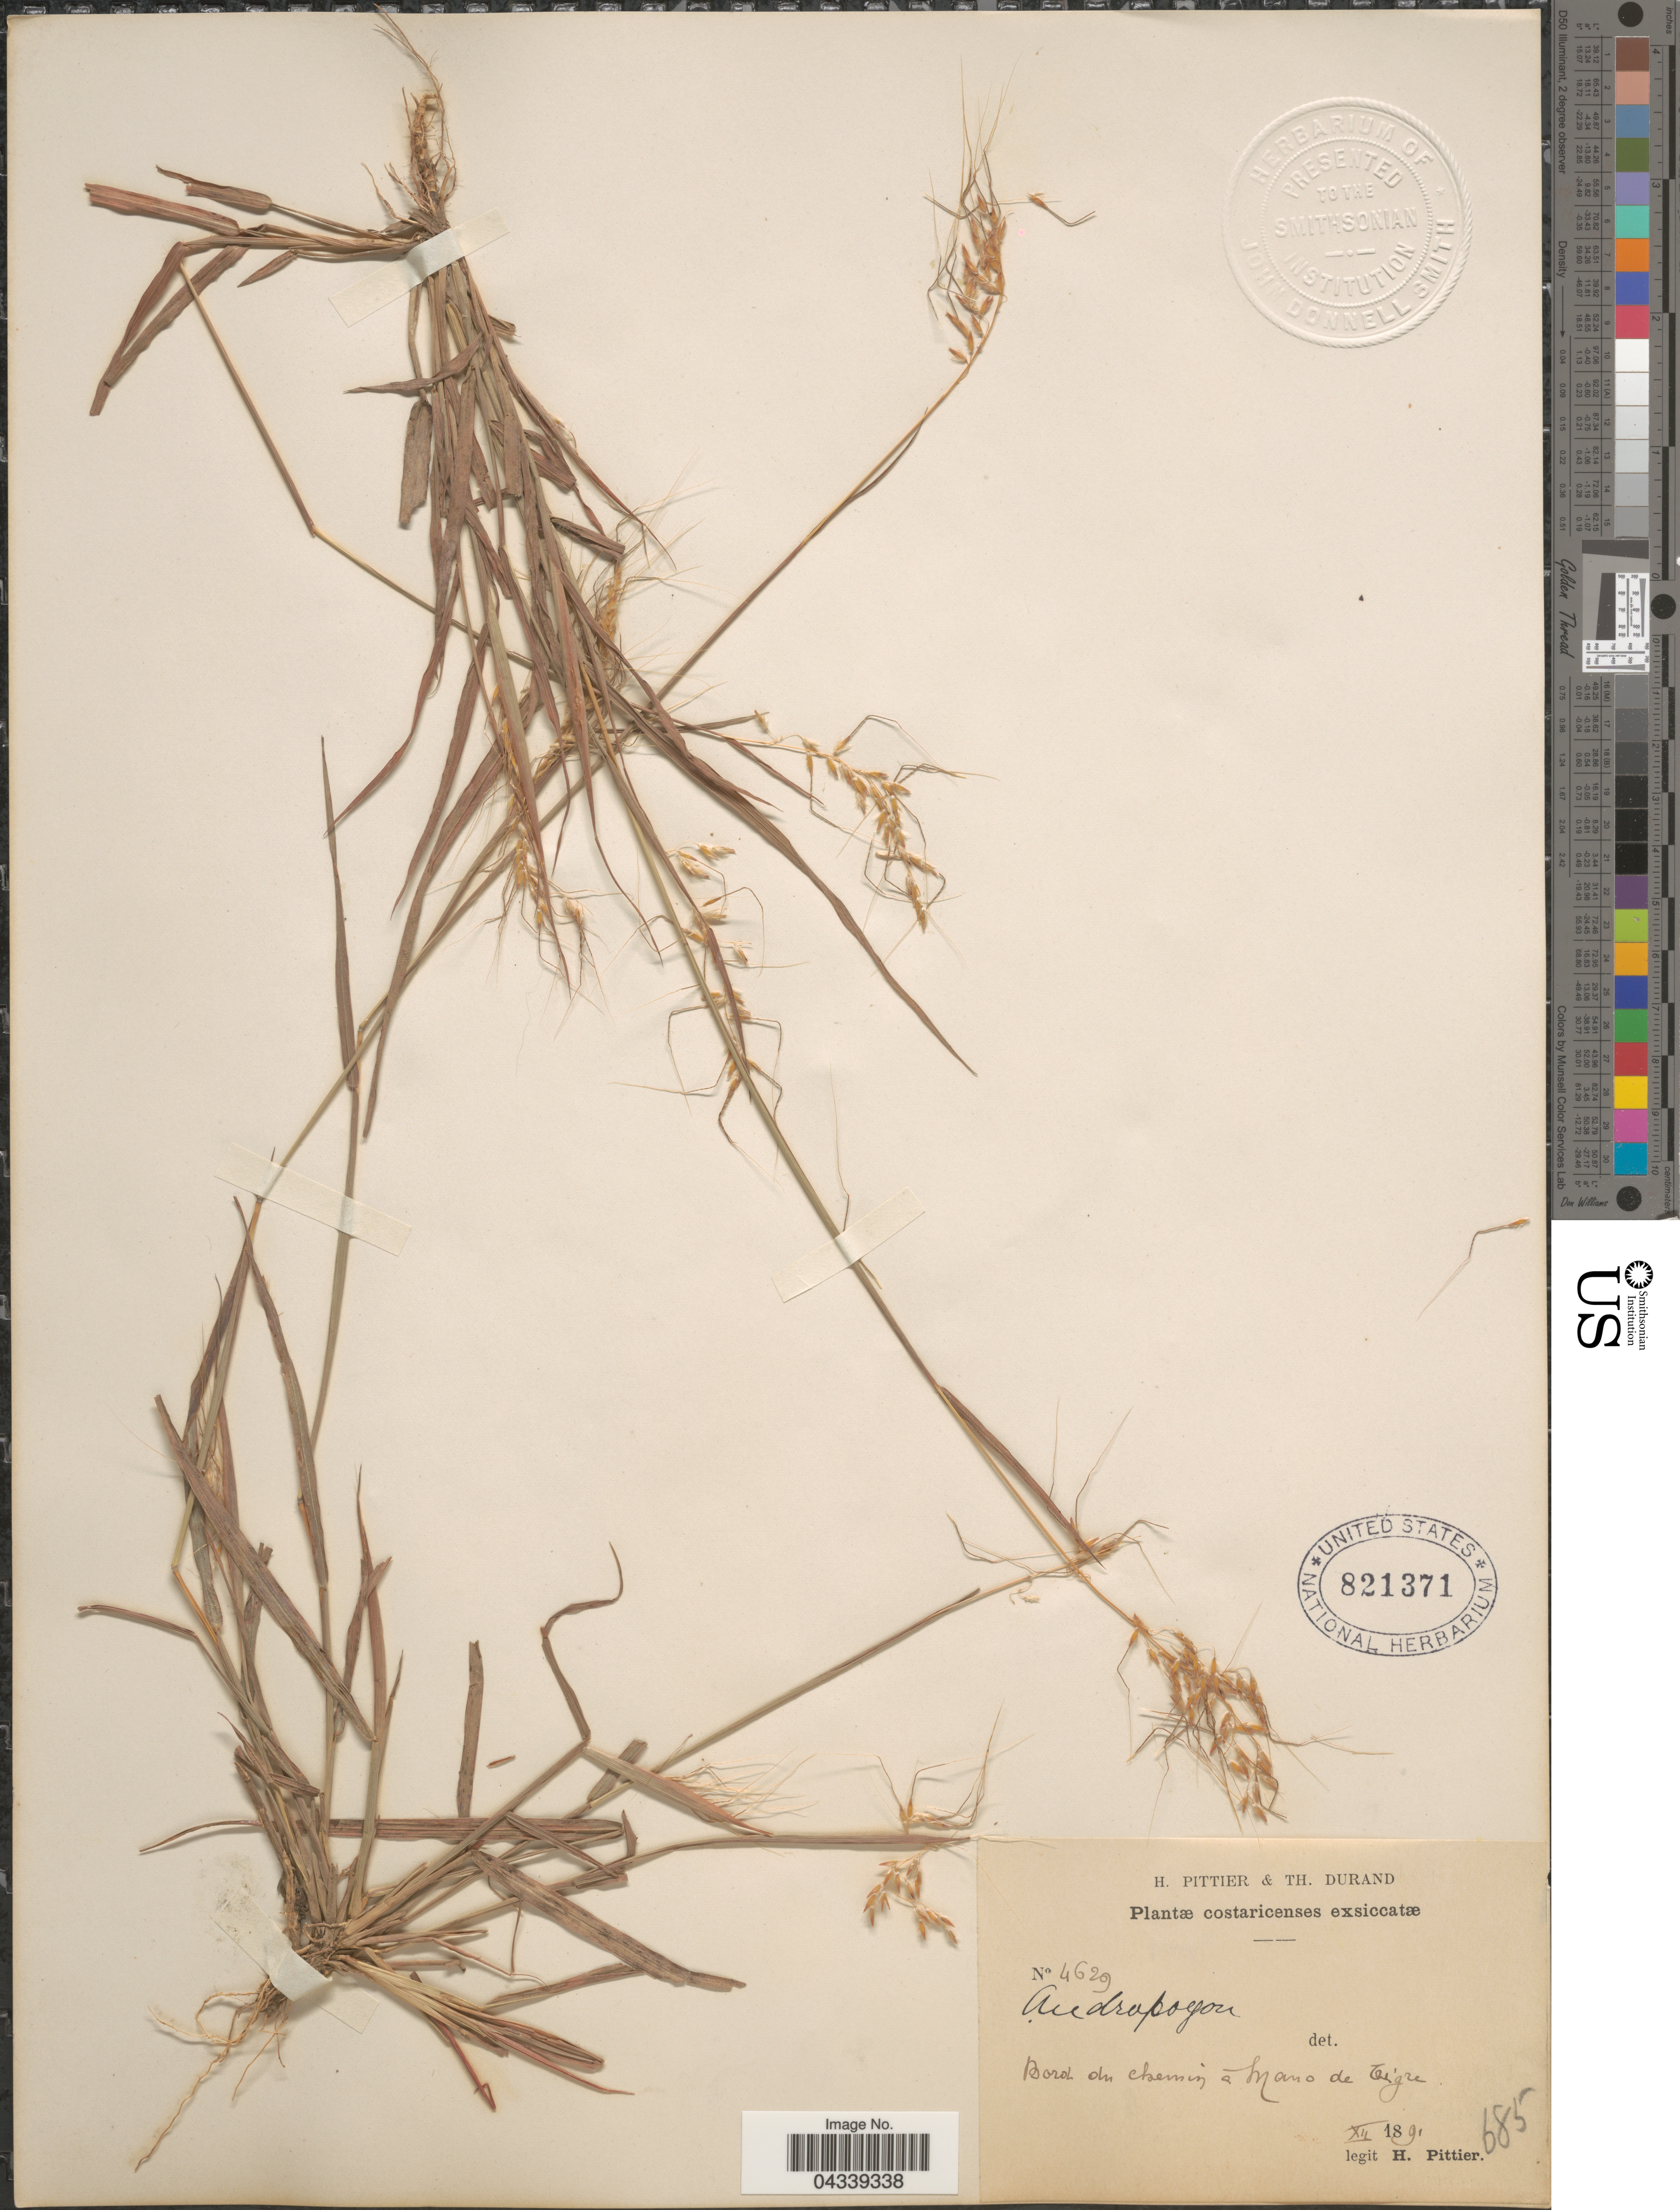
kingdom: Plantae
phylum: Tracheophyta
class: Liliopsida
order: Poales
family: Poaceae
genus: Sorghastrum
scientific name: Sorghastrum incompletum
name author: (J. Presl) Nash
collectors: H. F. Pittier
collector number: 4629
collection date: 1891-12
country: Costa Rica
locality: Costaricenses. Bord du chemin a Mano de Tigre.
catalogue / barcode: US 821371